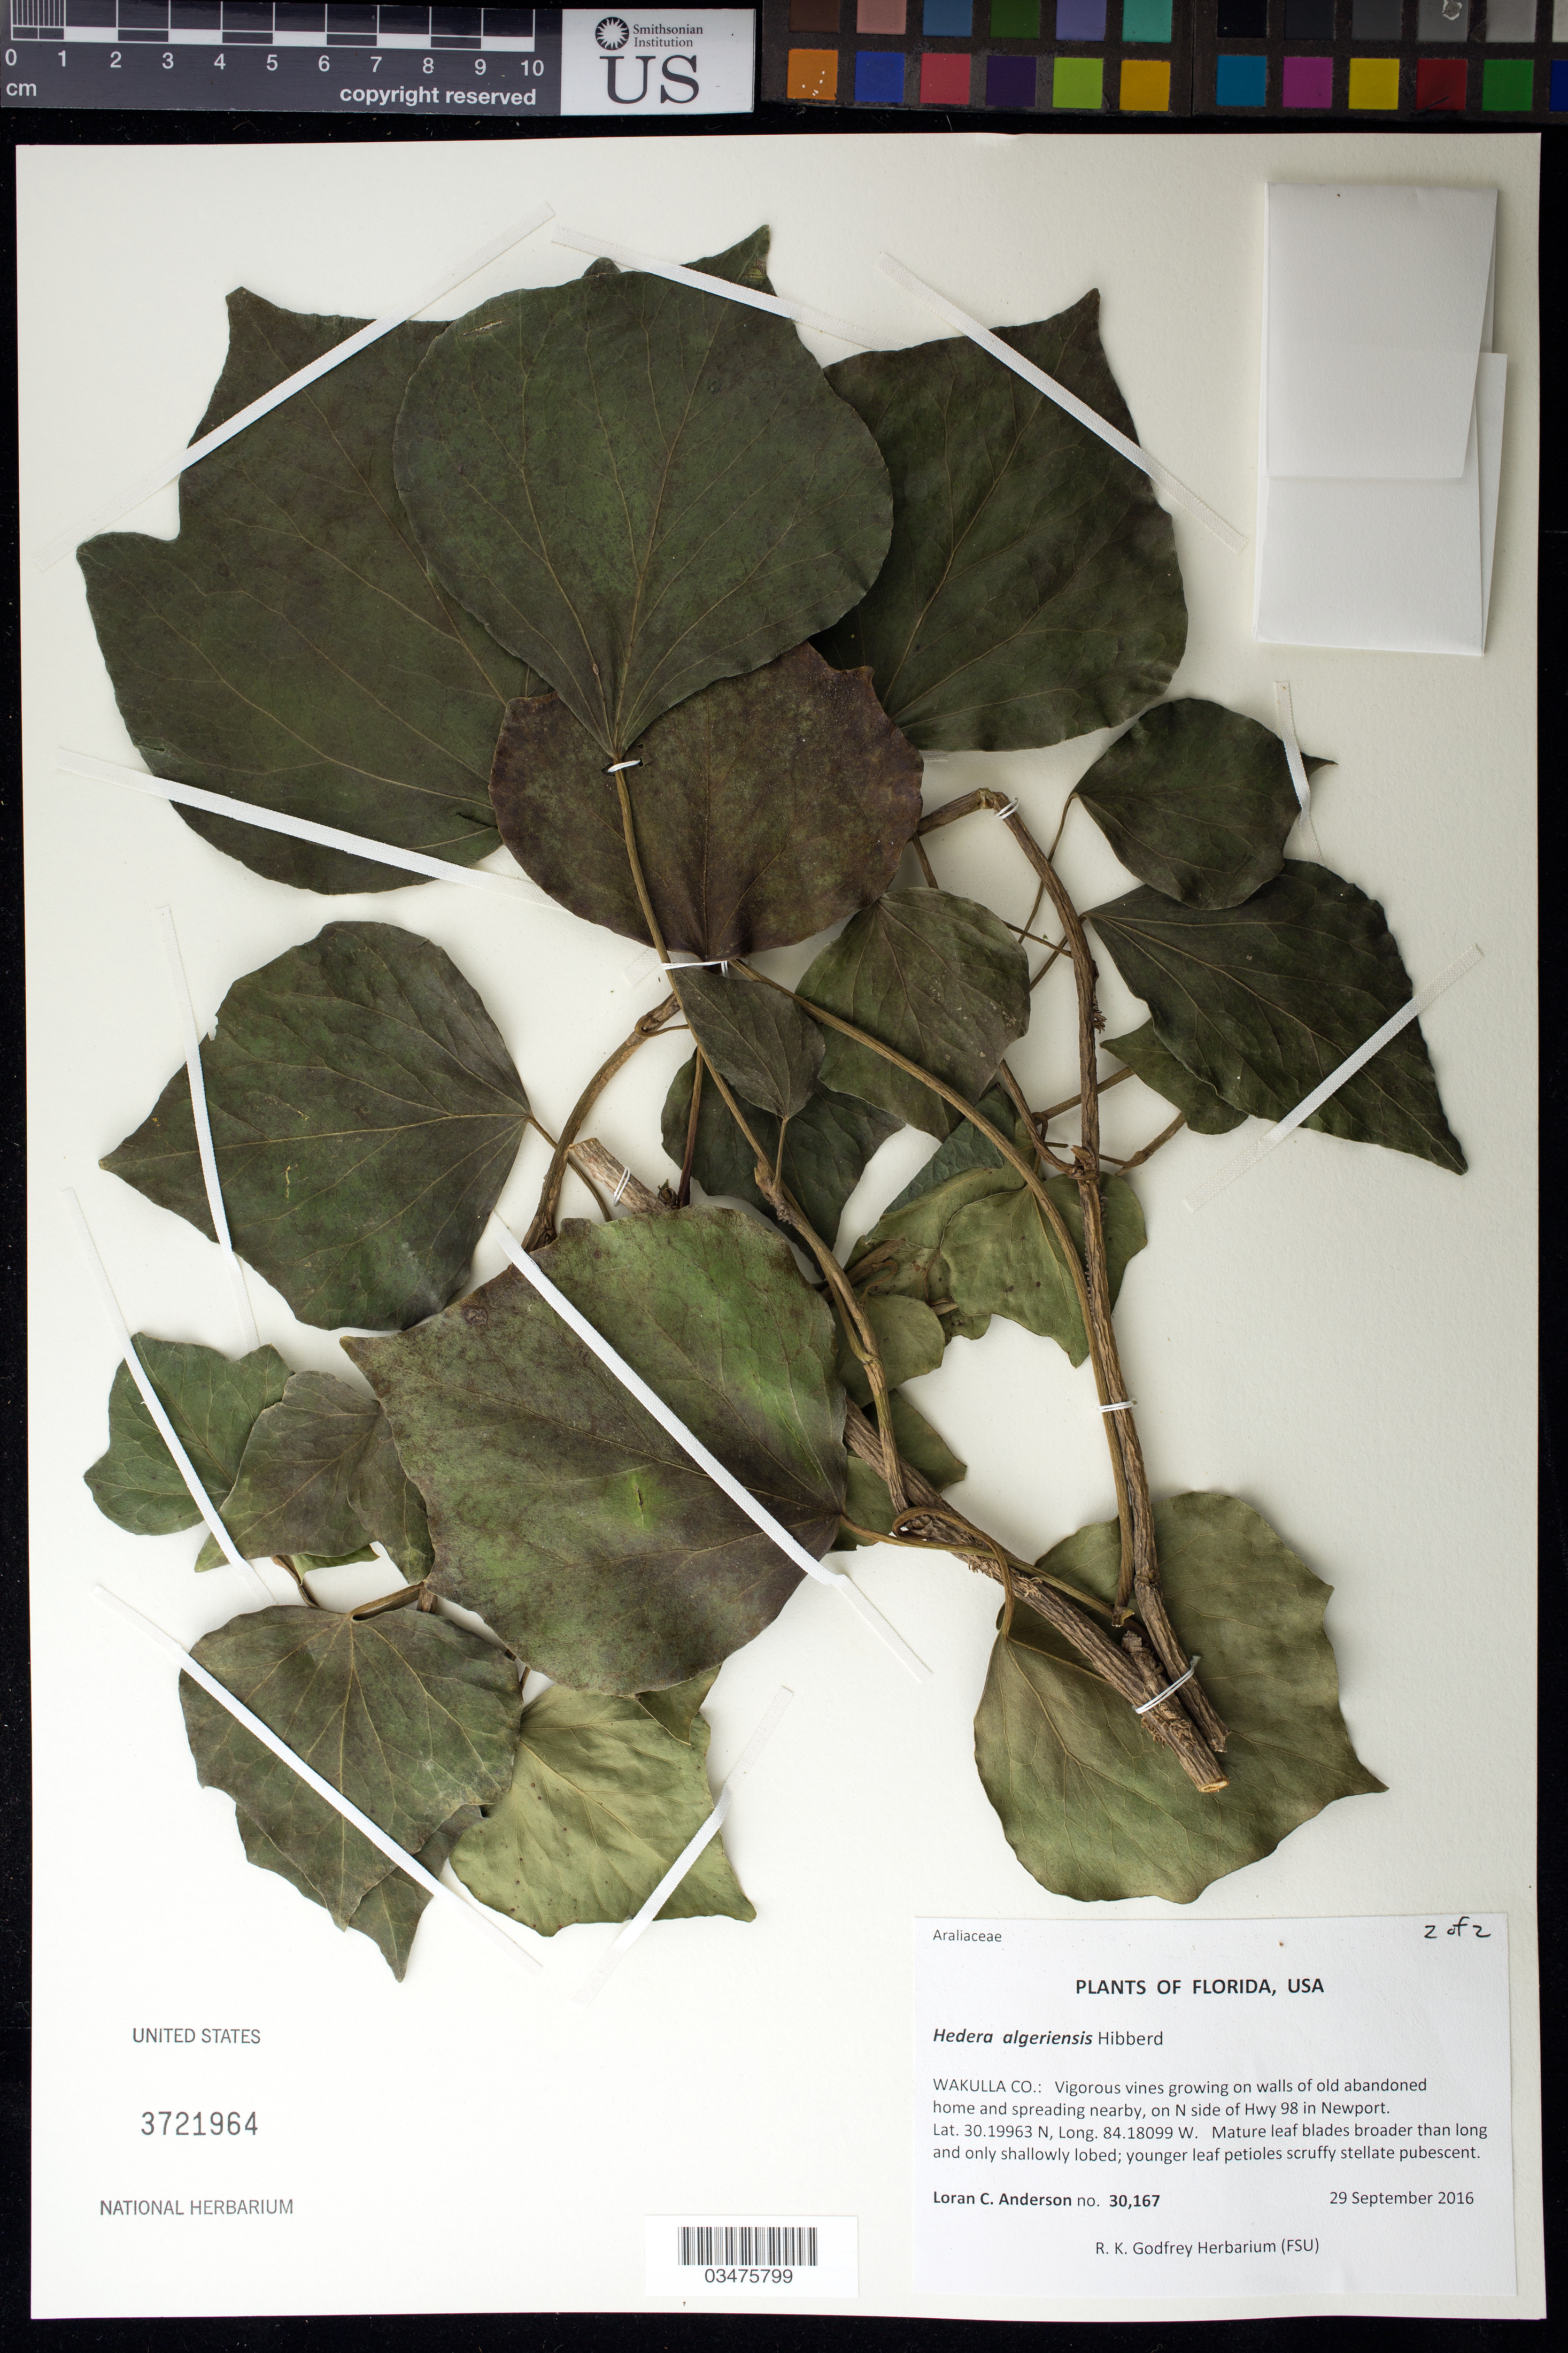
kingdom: Plantae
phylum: Tracheophyta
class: Magnoliopsida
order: Apiales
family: Araliaceae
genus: Hedera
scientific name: Hedera algeriensis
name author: Hibberd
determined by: Godfrey, R. K.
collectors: L. C. Anderson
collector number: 30167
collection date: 2016-09-29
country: United States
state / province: Florida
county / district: Wakulla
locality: N. side of Hwy 98 in Newport.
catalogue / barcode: US 3721964